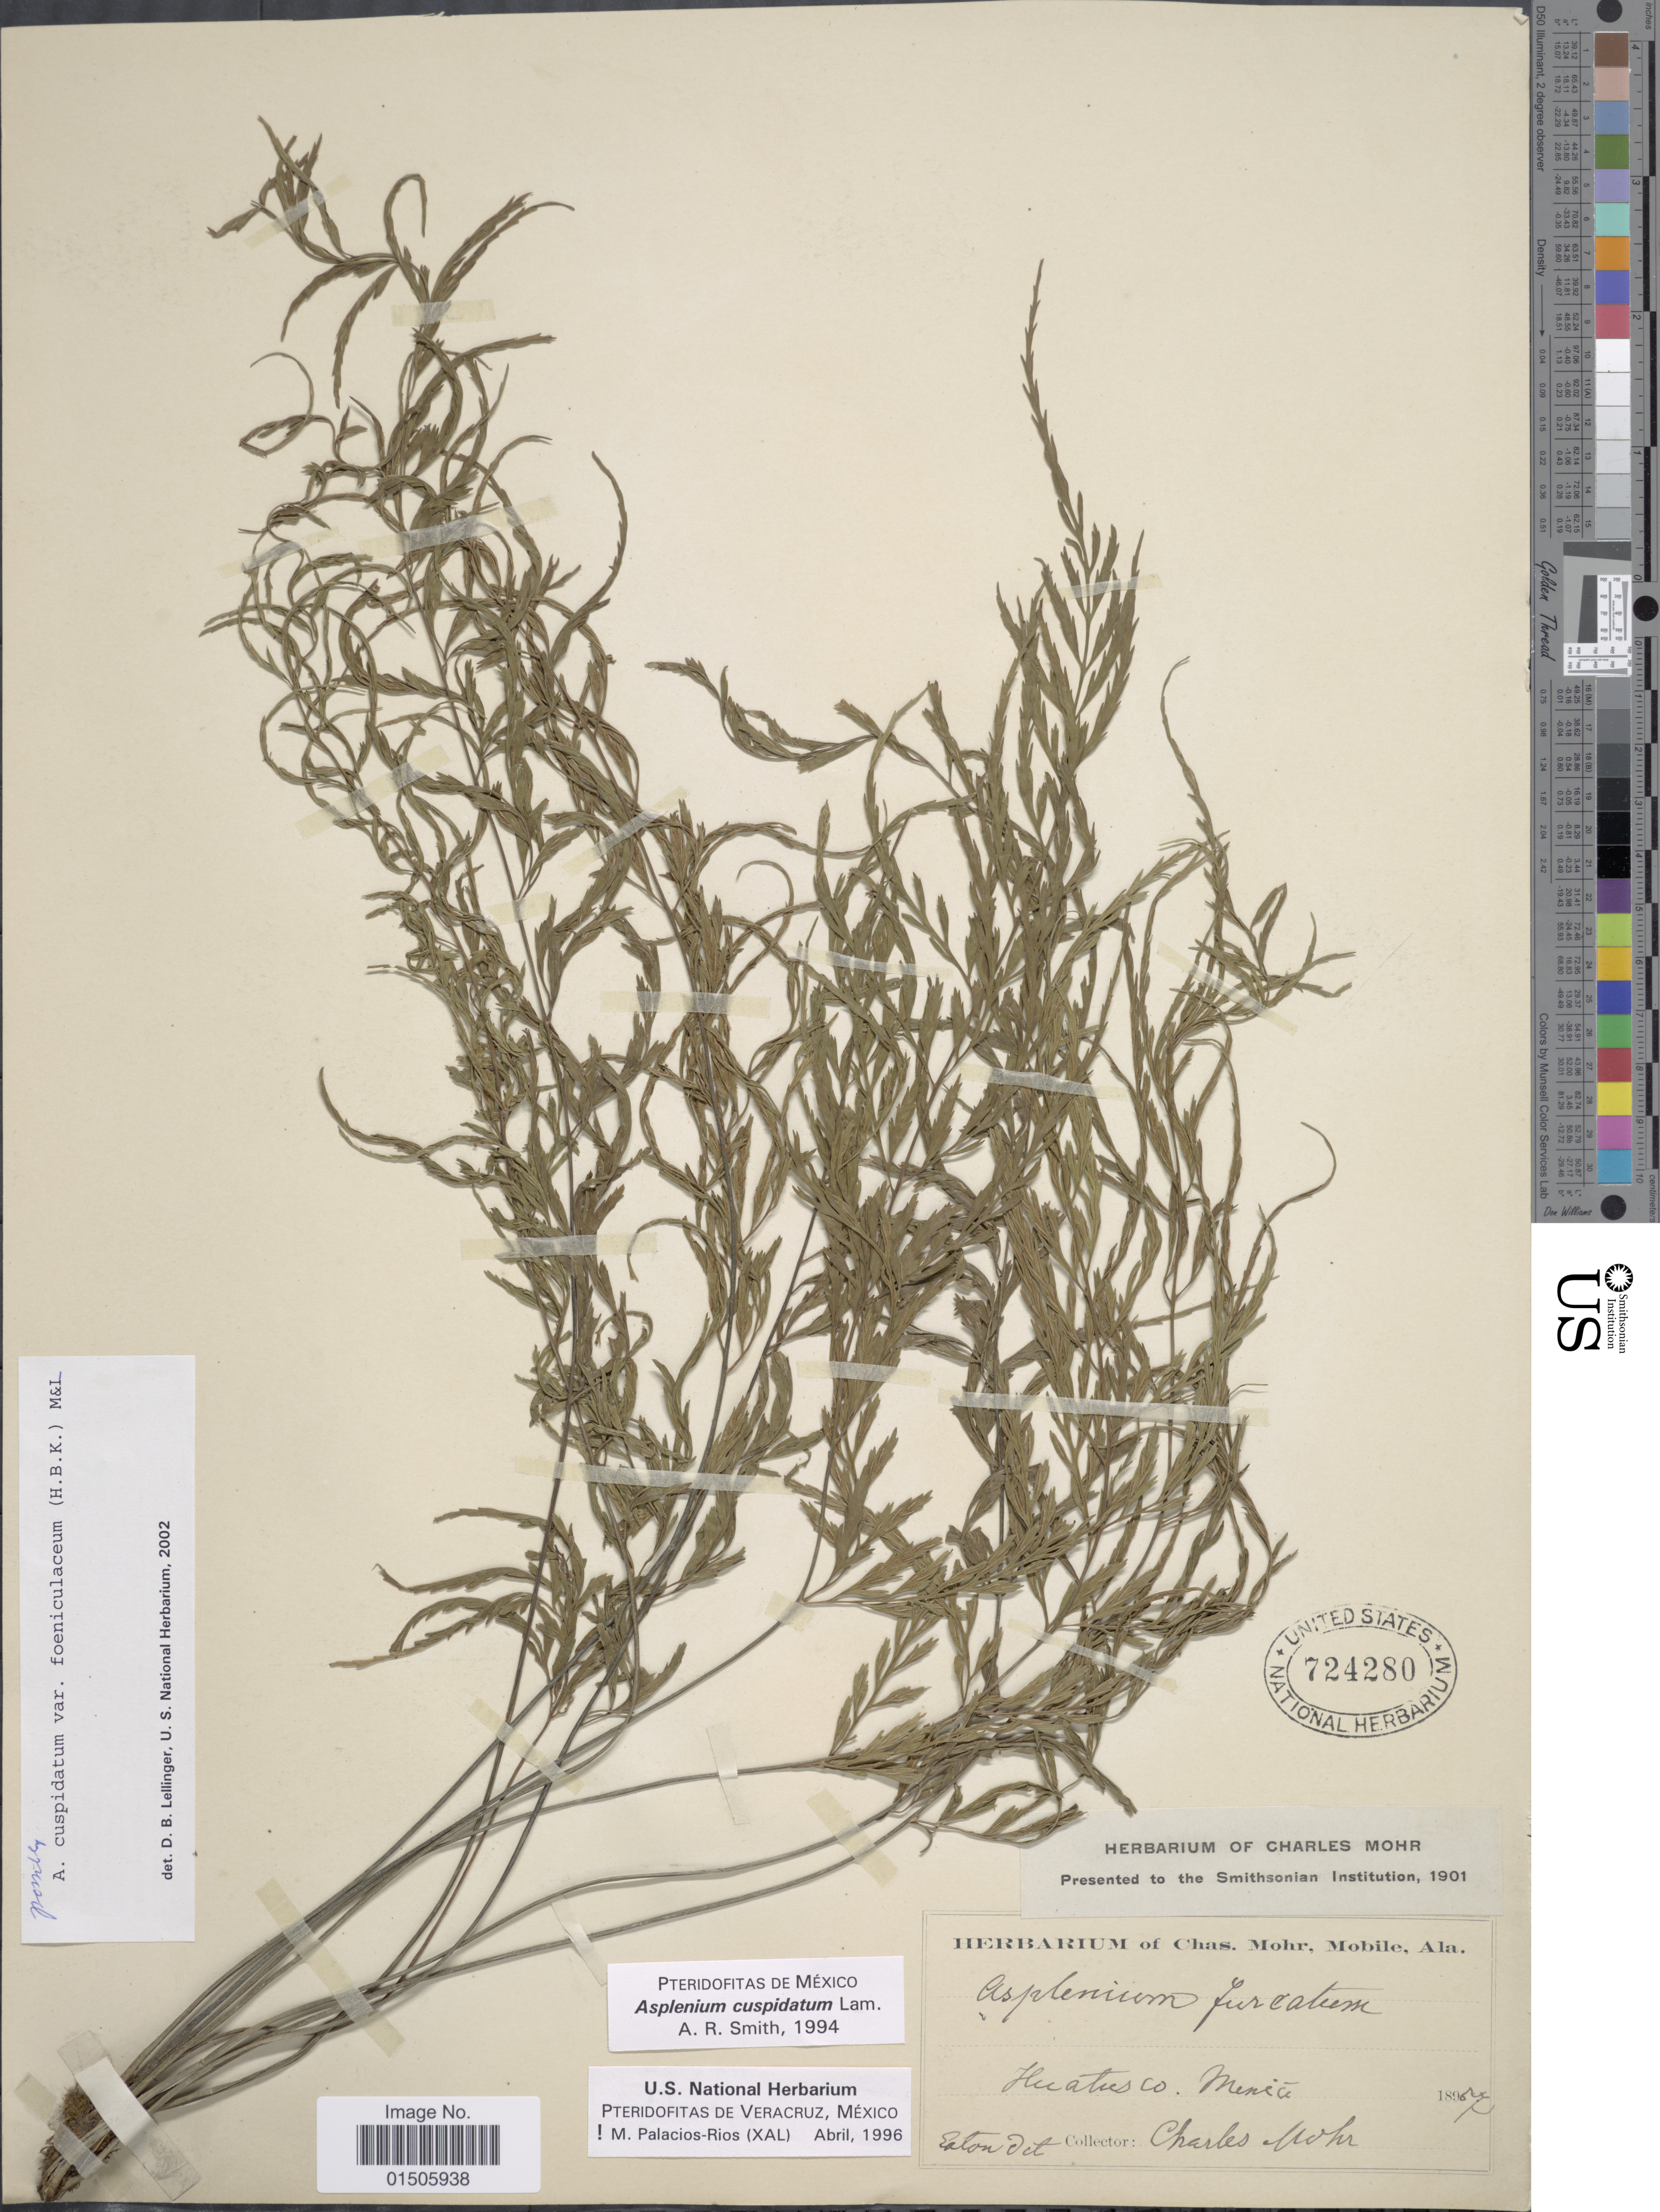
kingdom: Plantae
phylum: Tracheophyta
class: Polypodiopsida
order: Polypodiales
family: Aspleniaceae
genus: Asplenium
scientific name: Asplenium cuspidatum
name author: Lam.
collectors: Mohr, C. T. (herbarium)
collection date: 1807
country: Mexico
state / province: México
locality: Huatusco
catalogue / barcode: US 724280